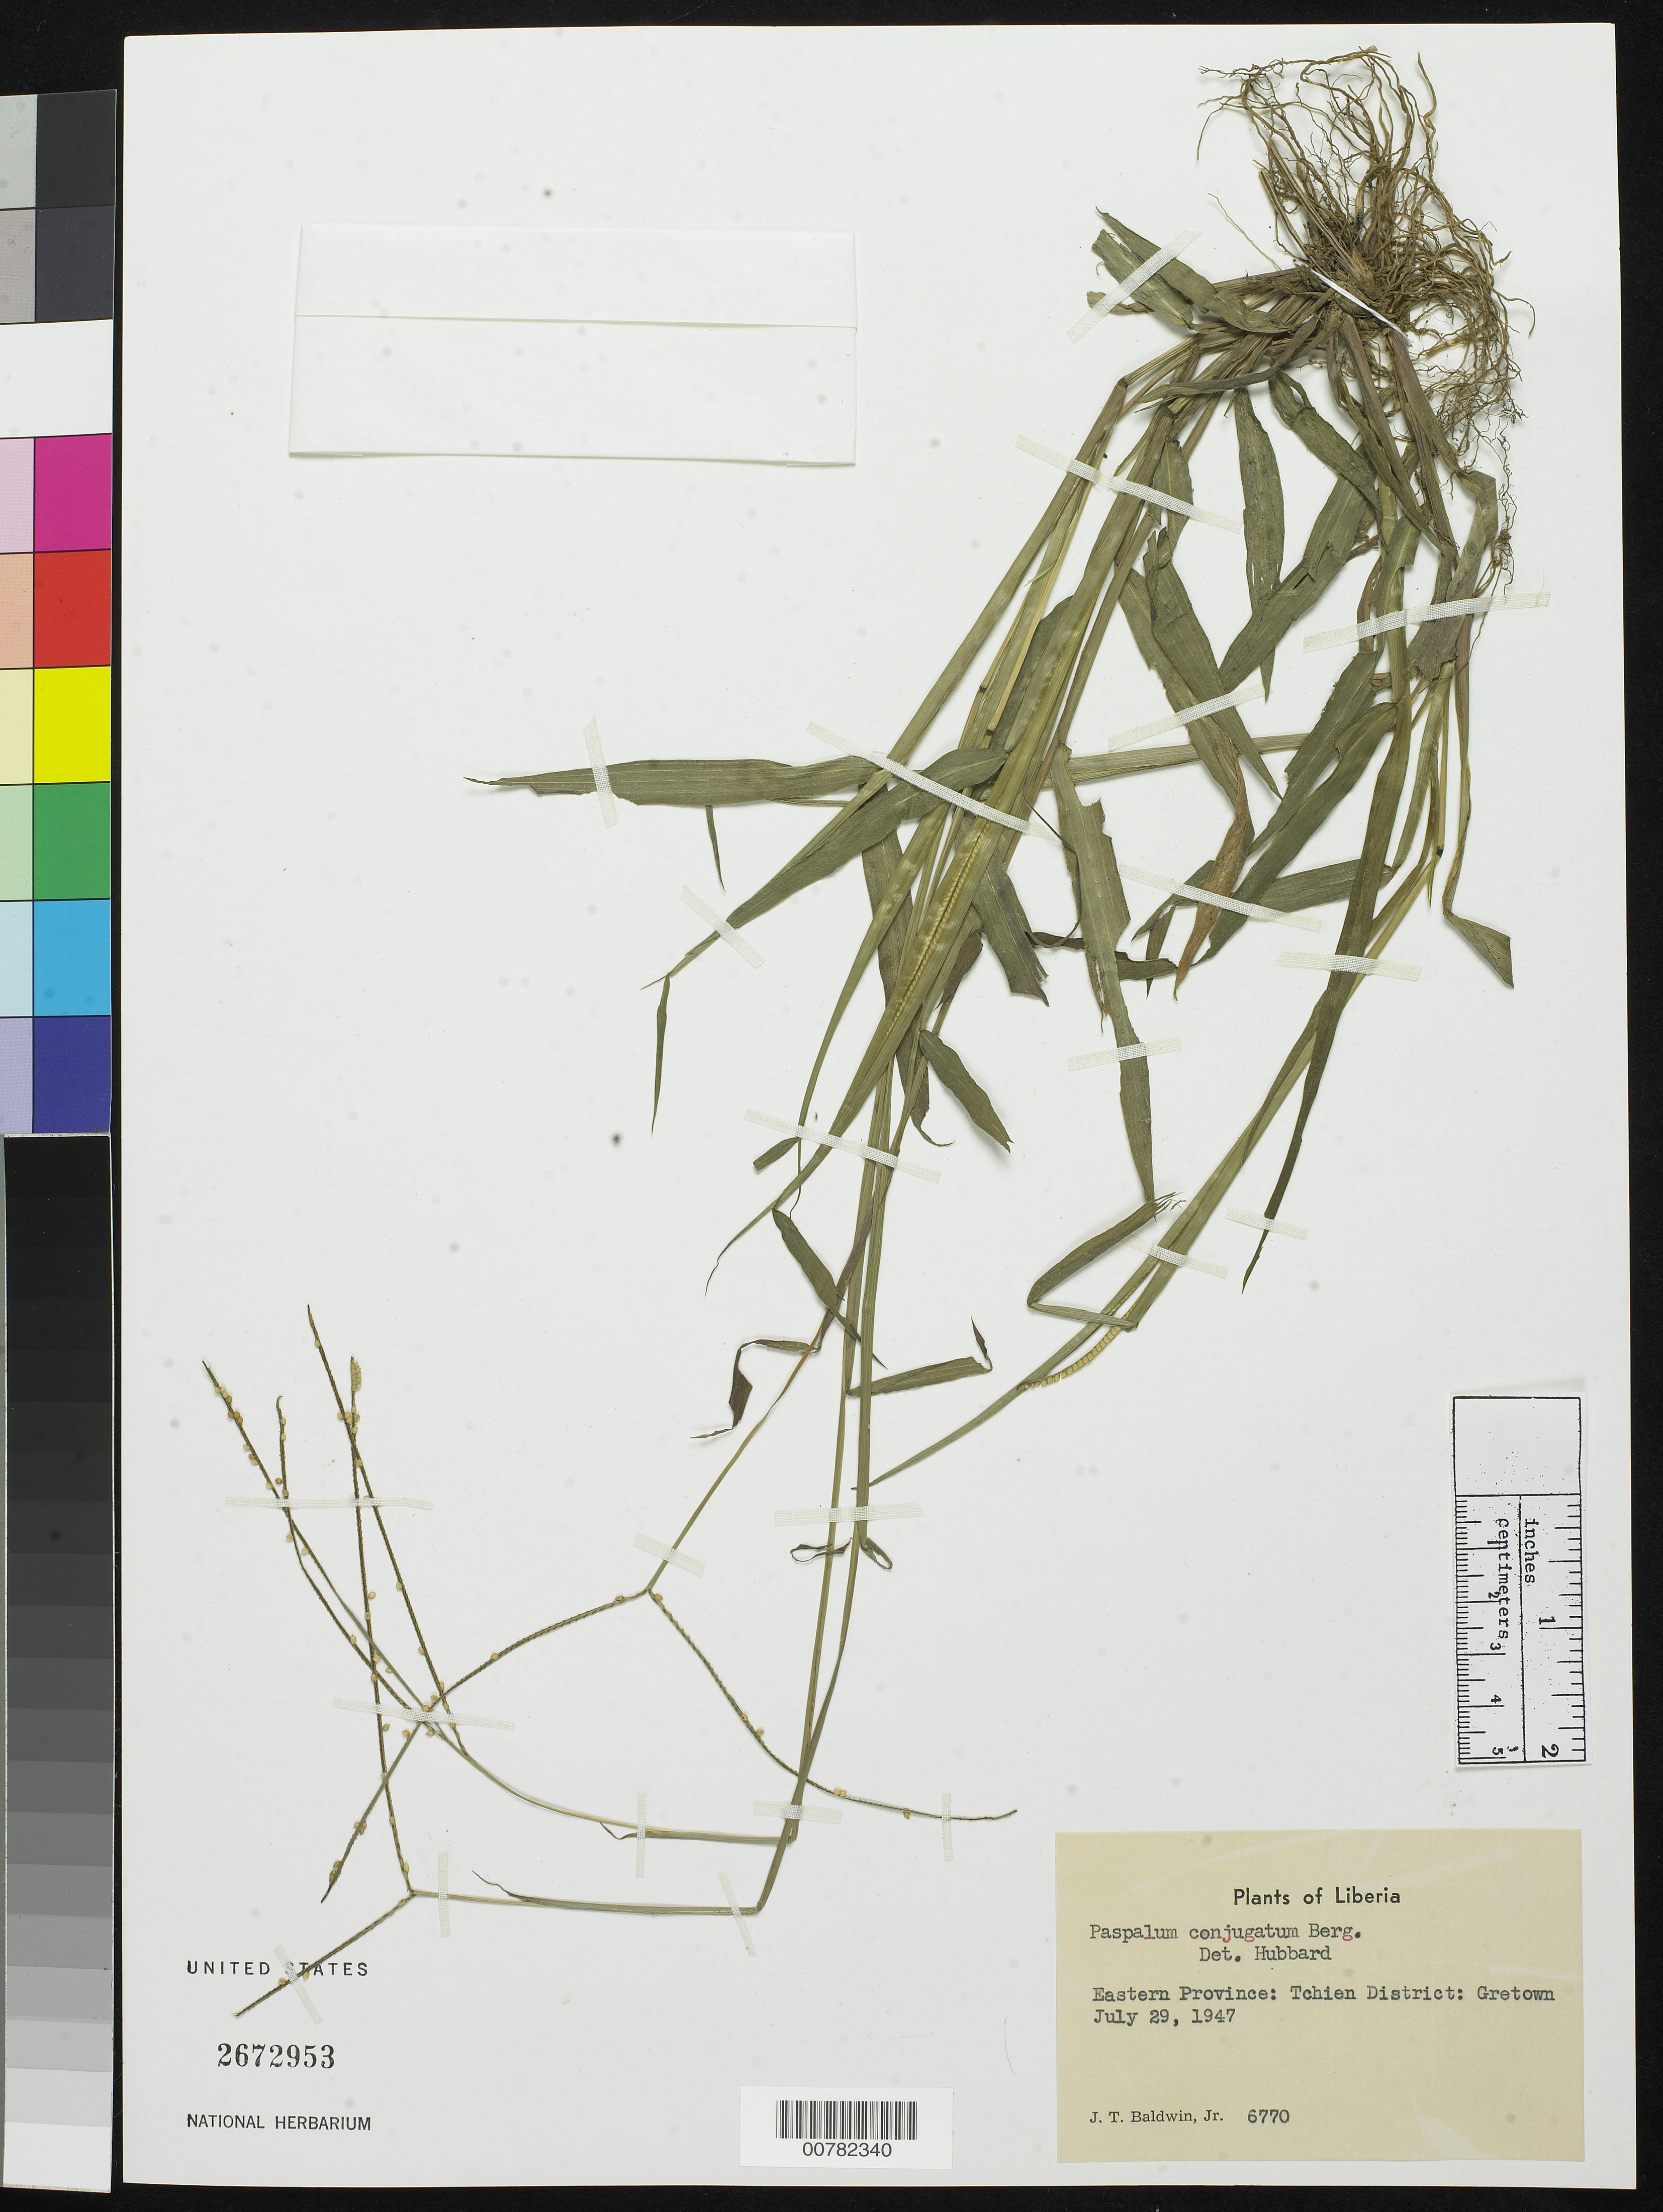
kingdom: Plantae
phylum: Tracheophyta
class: Liliopsida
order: Poales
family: Poaceae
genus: Paspalum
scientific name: Paspalum conjugatum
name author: P.J. Bergius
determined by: Hubbard, C. E.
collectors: J. T. Baldwin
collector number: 6770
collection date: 1947-07-29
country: Liberia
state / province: Grand Gedeh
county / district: Tchien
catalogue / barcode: US 2672953